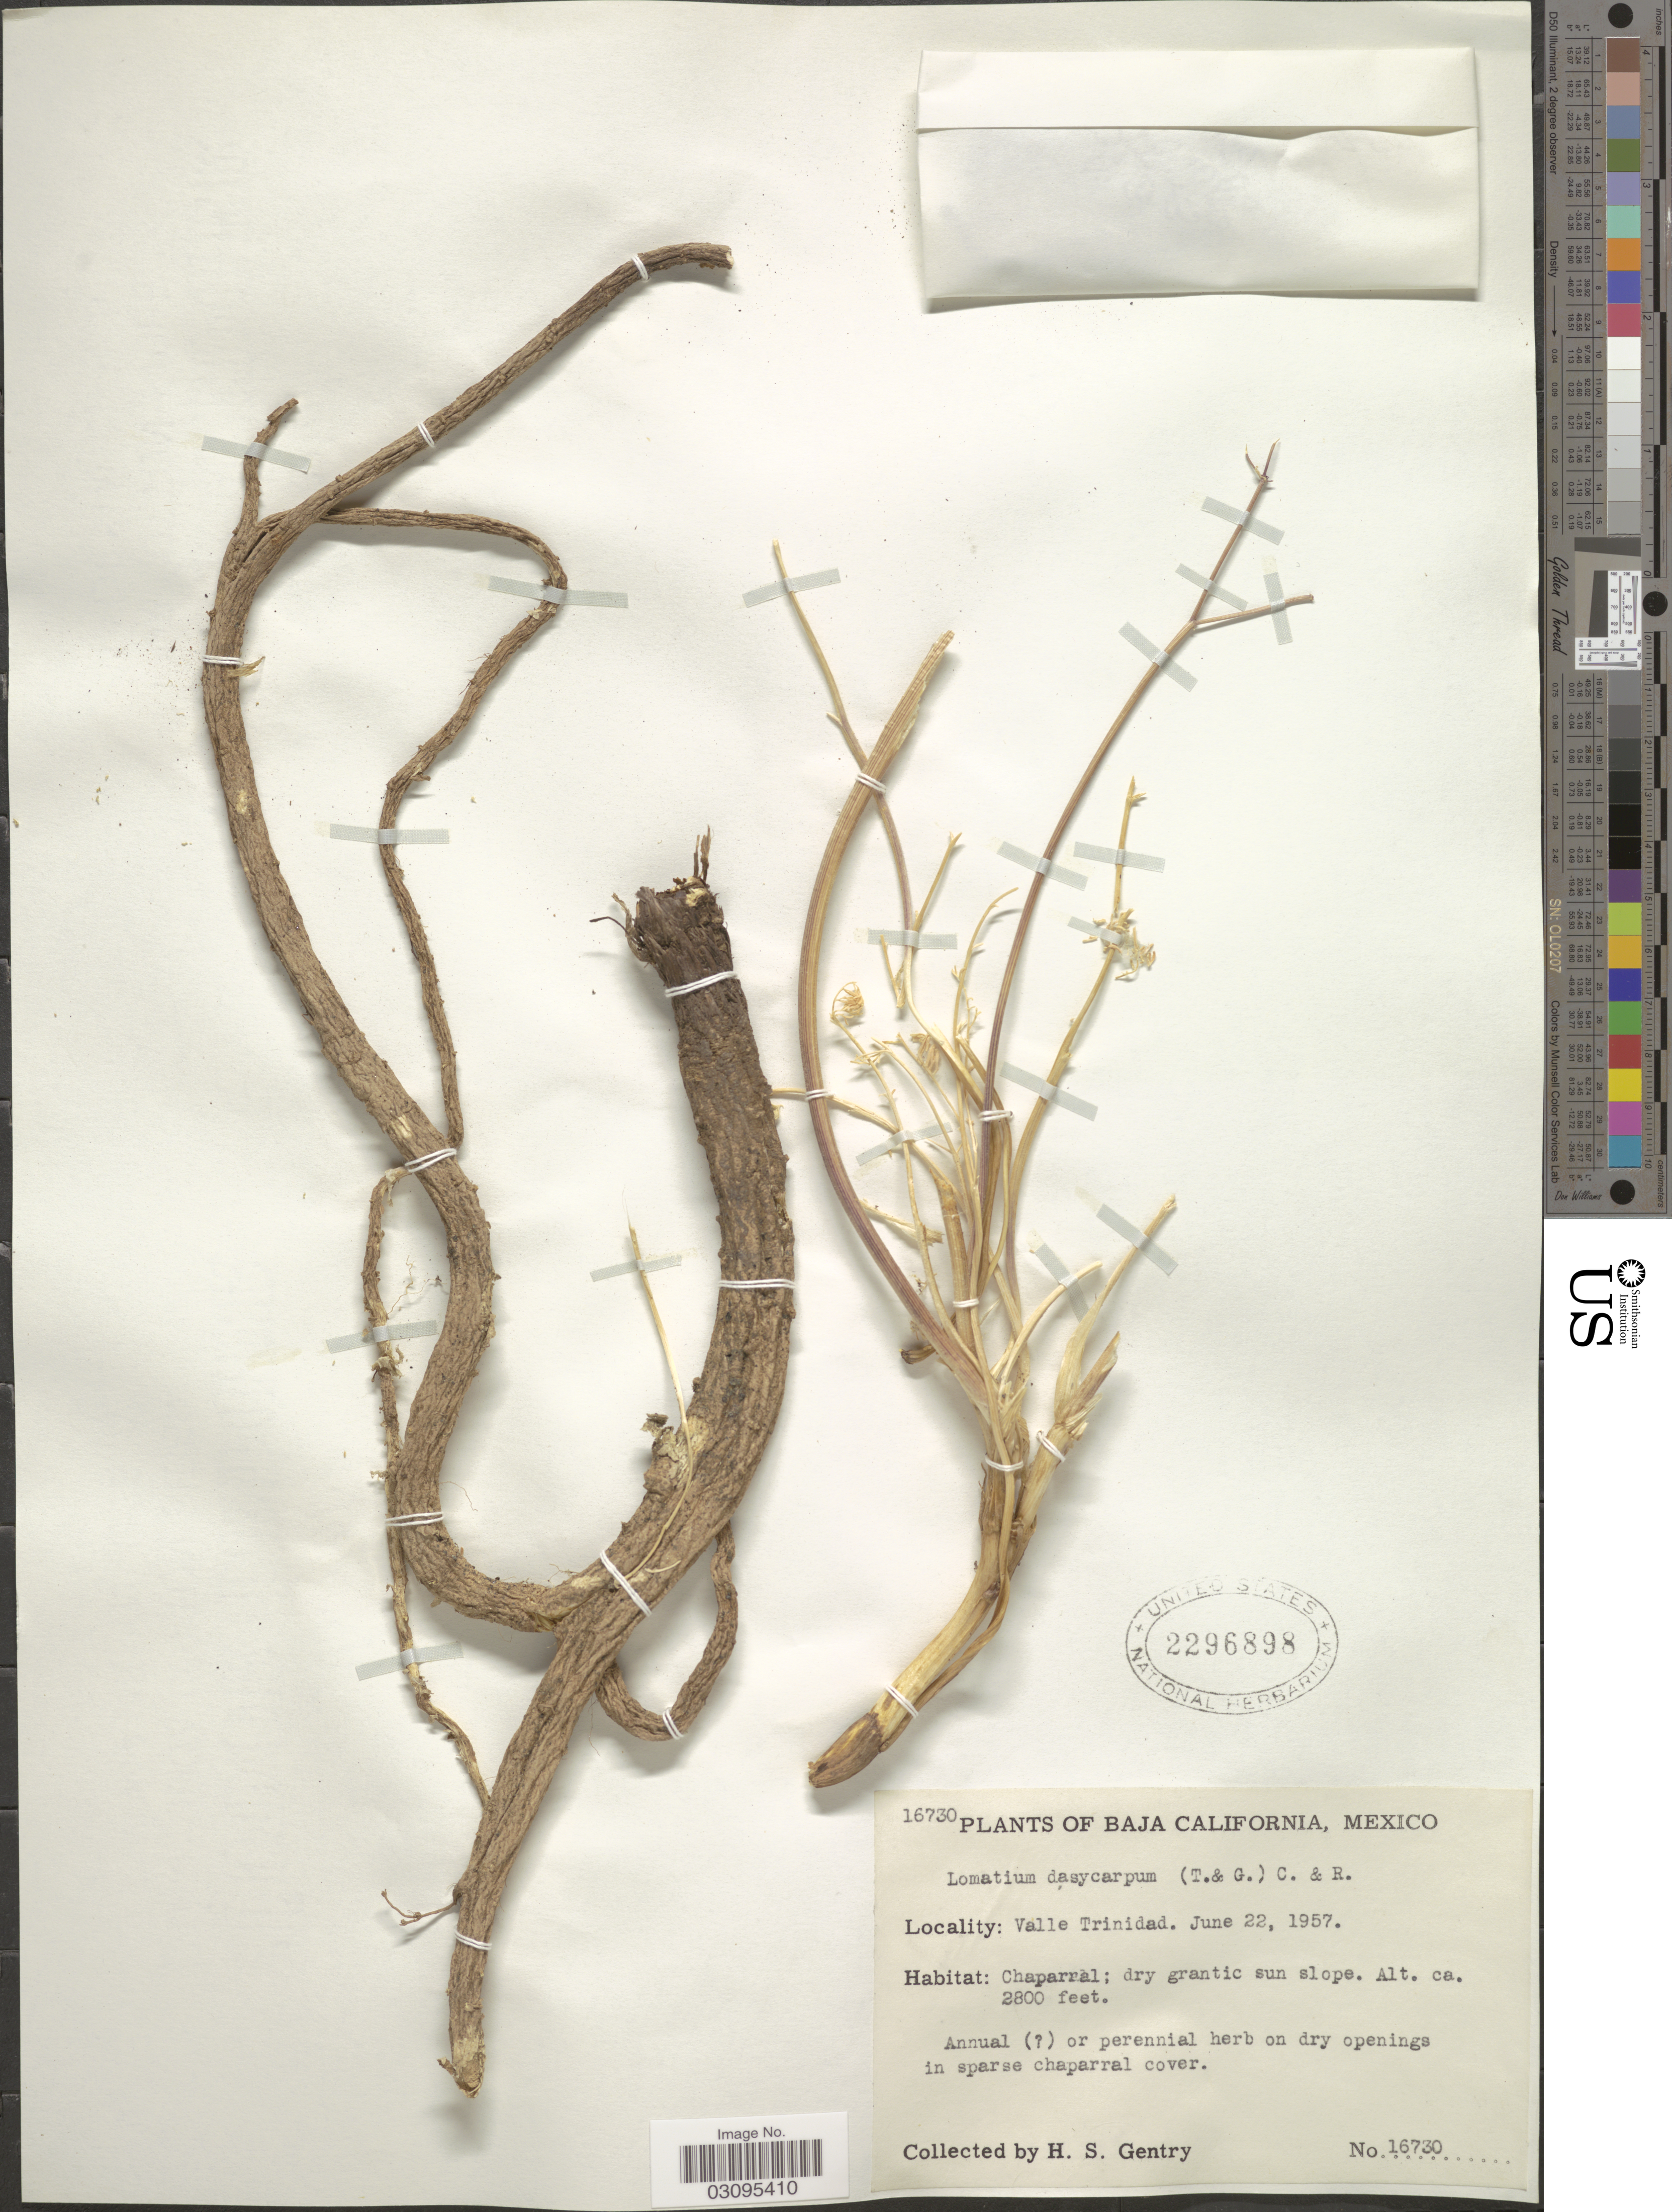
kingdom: Plantae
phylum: Tracheophyta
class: Magnoliopsida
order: Apiales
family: Apiaceae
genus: Lomatium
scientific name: Lomatium dasycarpum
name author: (Torr. & A. Gray) J.M. Coult. & Rose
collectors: H. S. Gentry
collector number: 16730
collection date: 1957-06-22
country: Mexico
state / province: Baja California Norte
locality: Valle Trinidad.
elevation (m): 853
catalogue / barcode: US 2296898